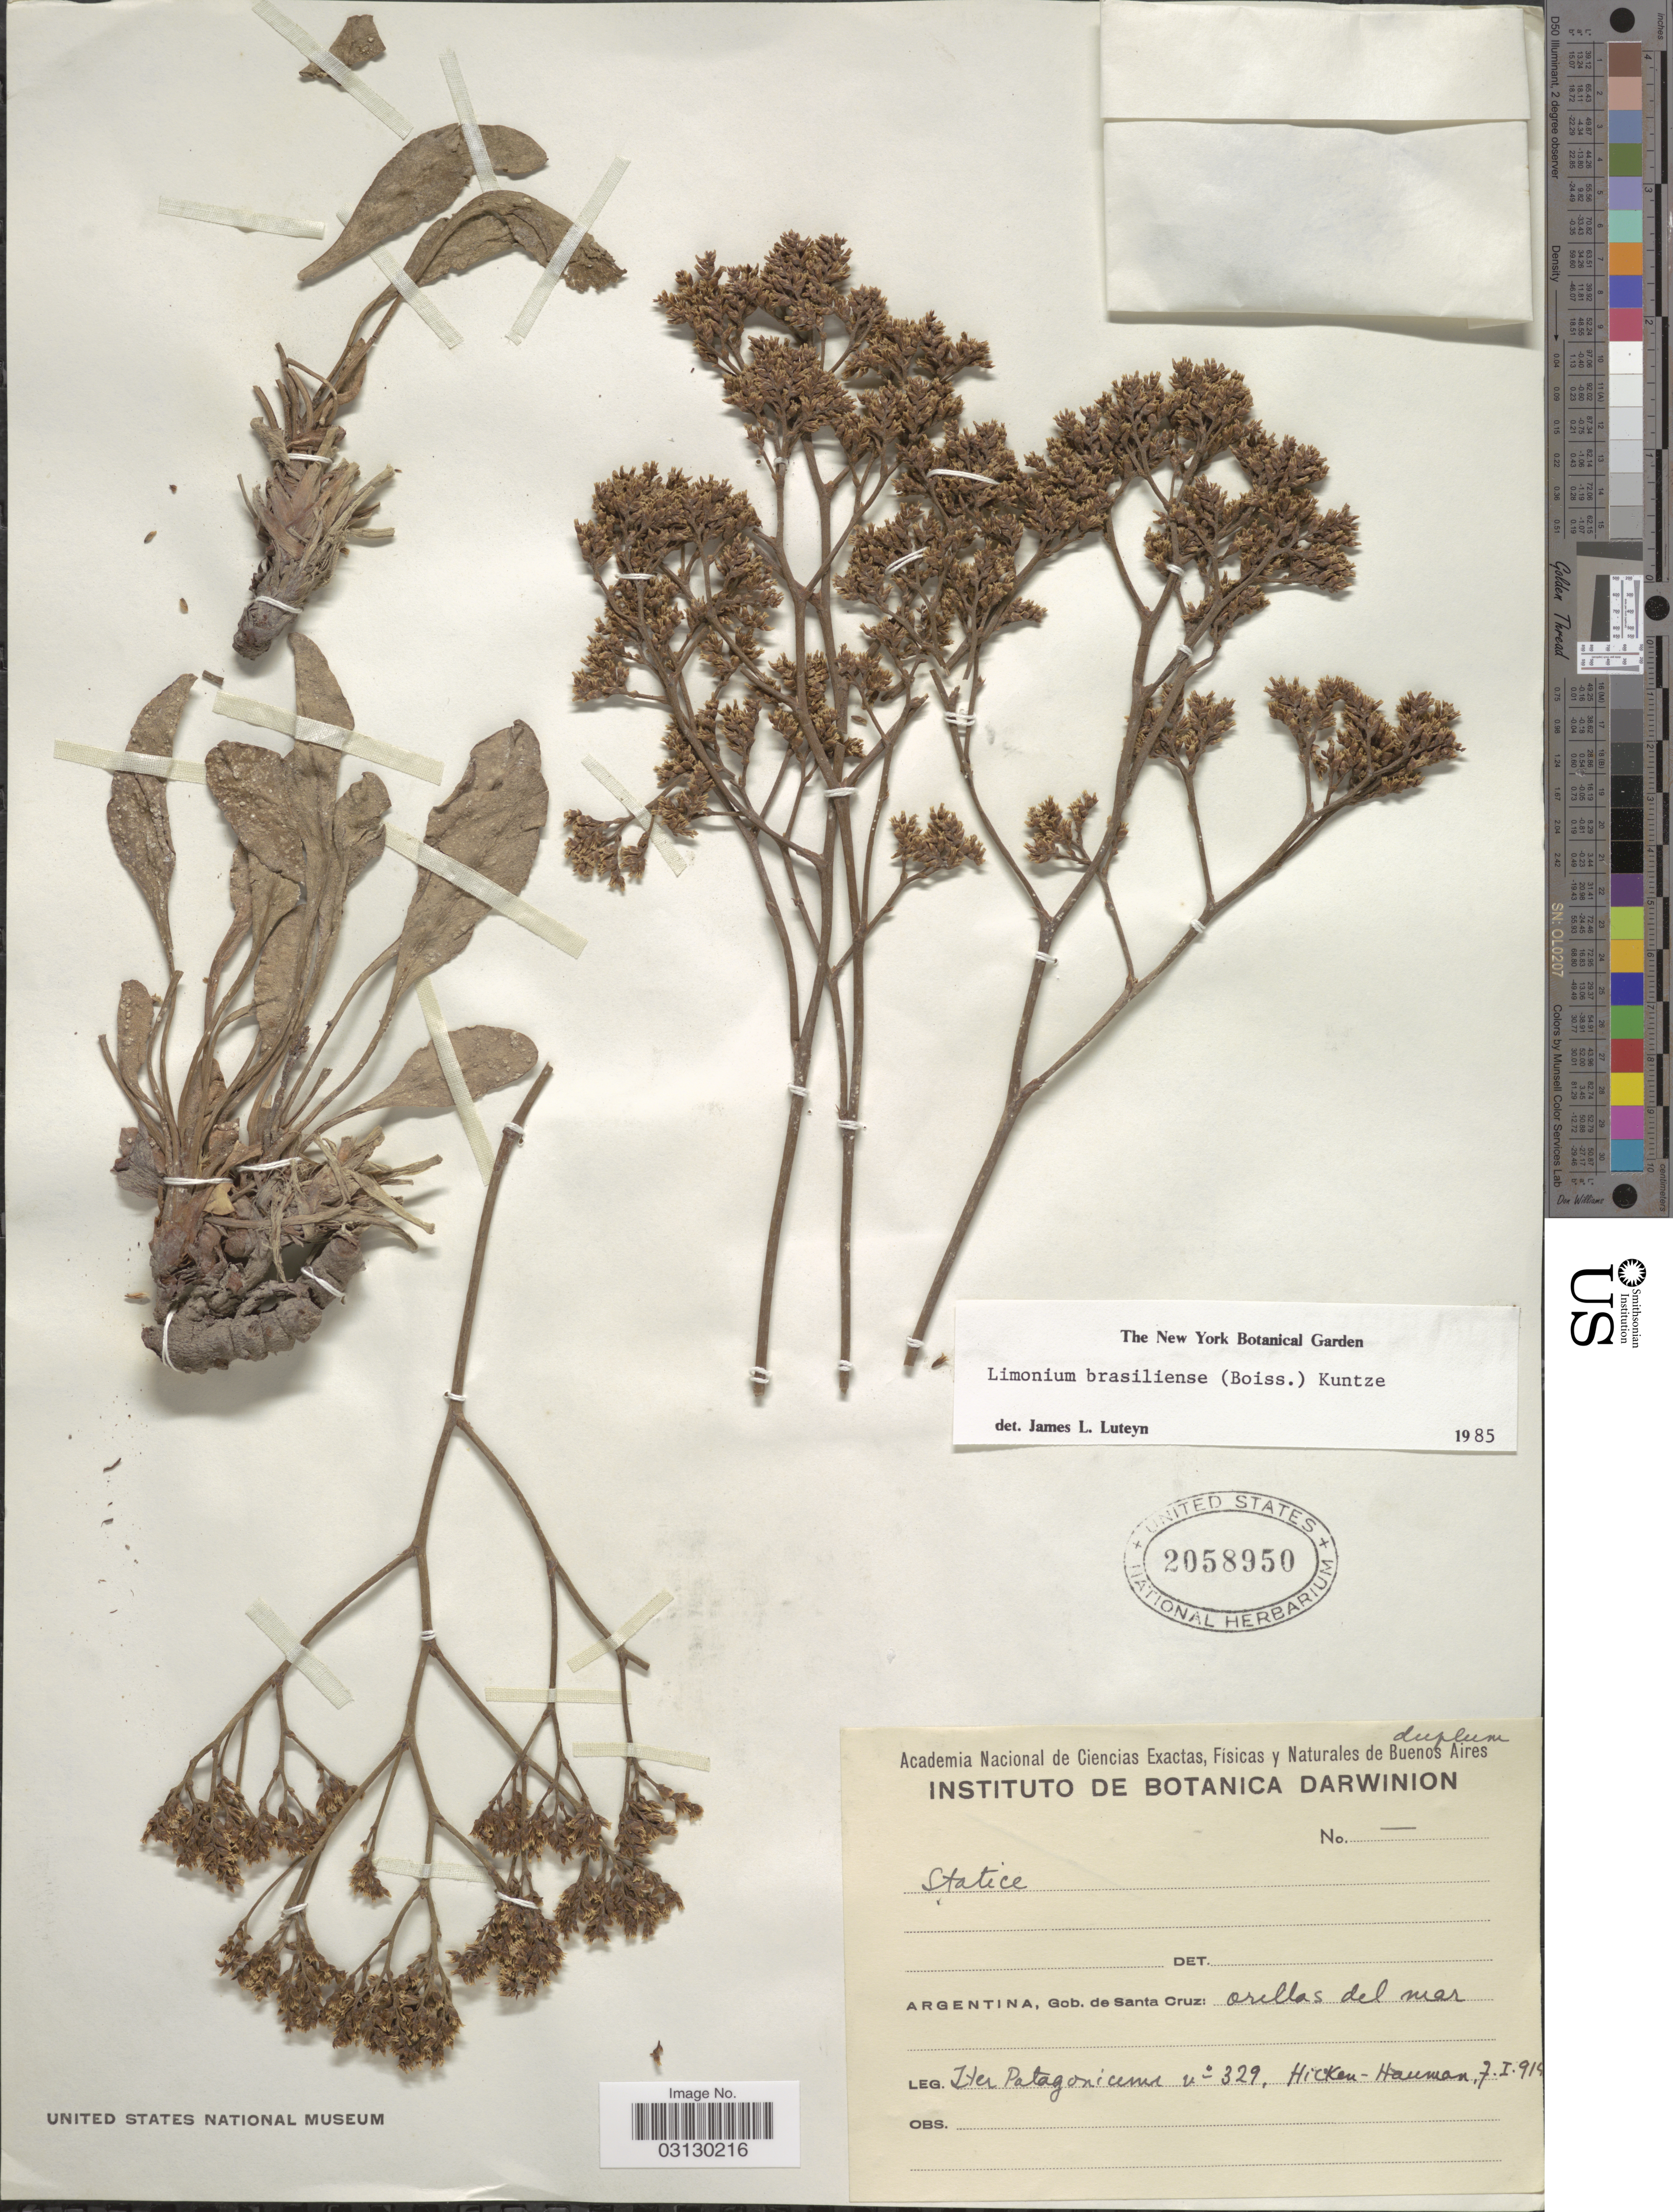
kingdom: Plantae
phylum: Tracheophyta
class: Magnoliopsida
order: Caryophyllales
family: Plumbaginaceae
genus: Limonium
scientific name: Limonium brasiliense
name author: (Boiss.) Kuntze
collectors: Hicken & Hauman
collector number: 329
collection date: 1918-01-07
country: Argentina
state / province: Santa Cruz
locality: Gob. de Santa Cruz: orillas del mar.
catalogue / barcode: US 2058950